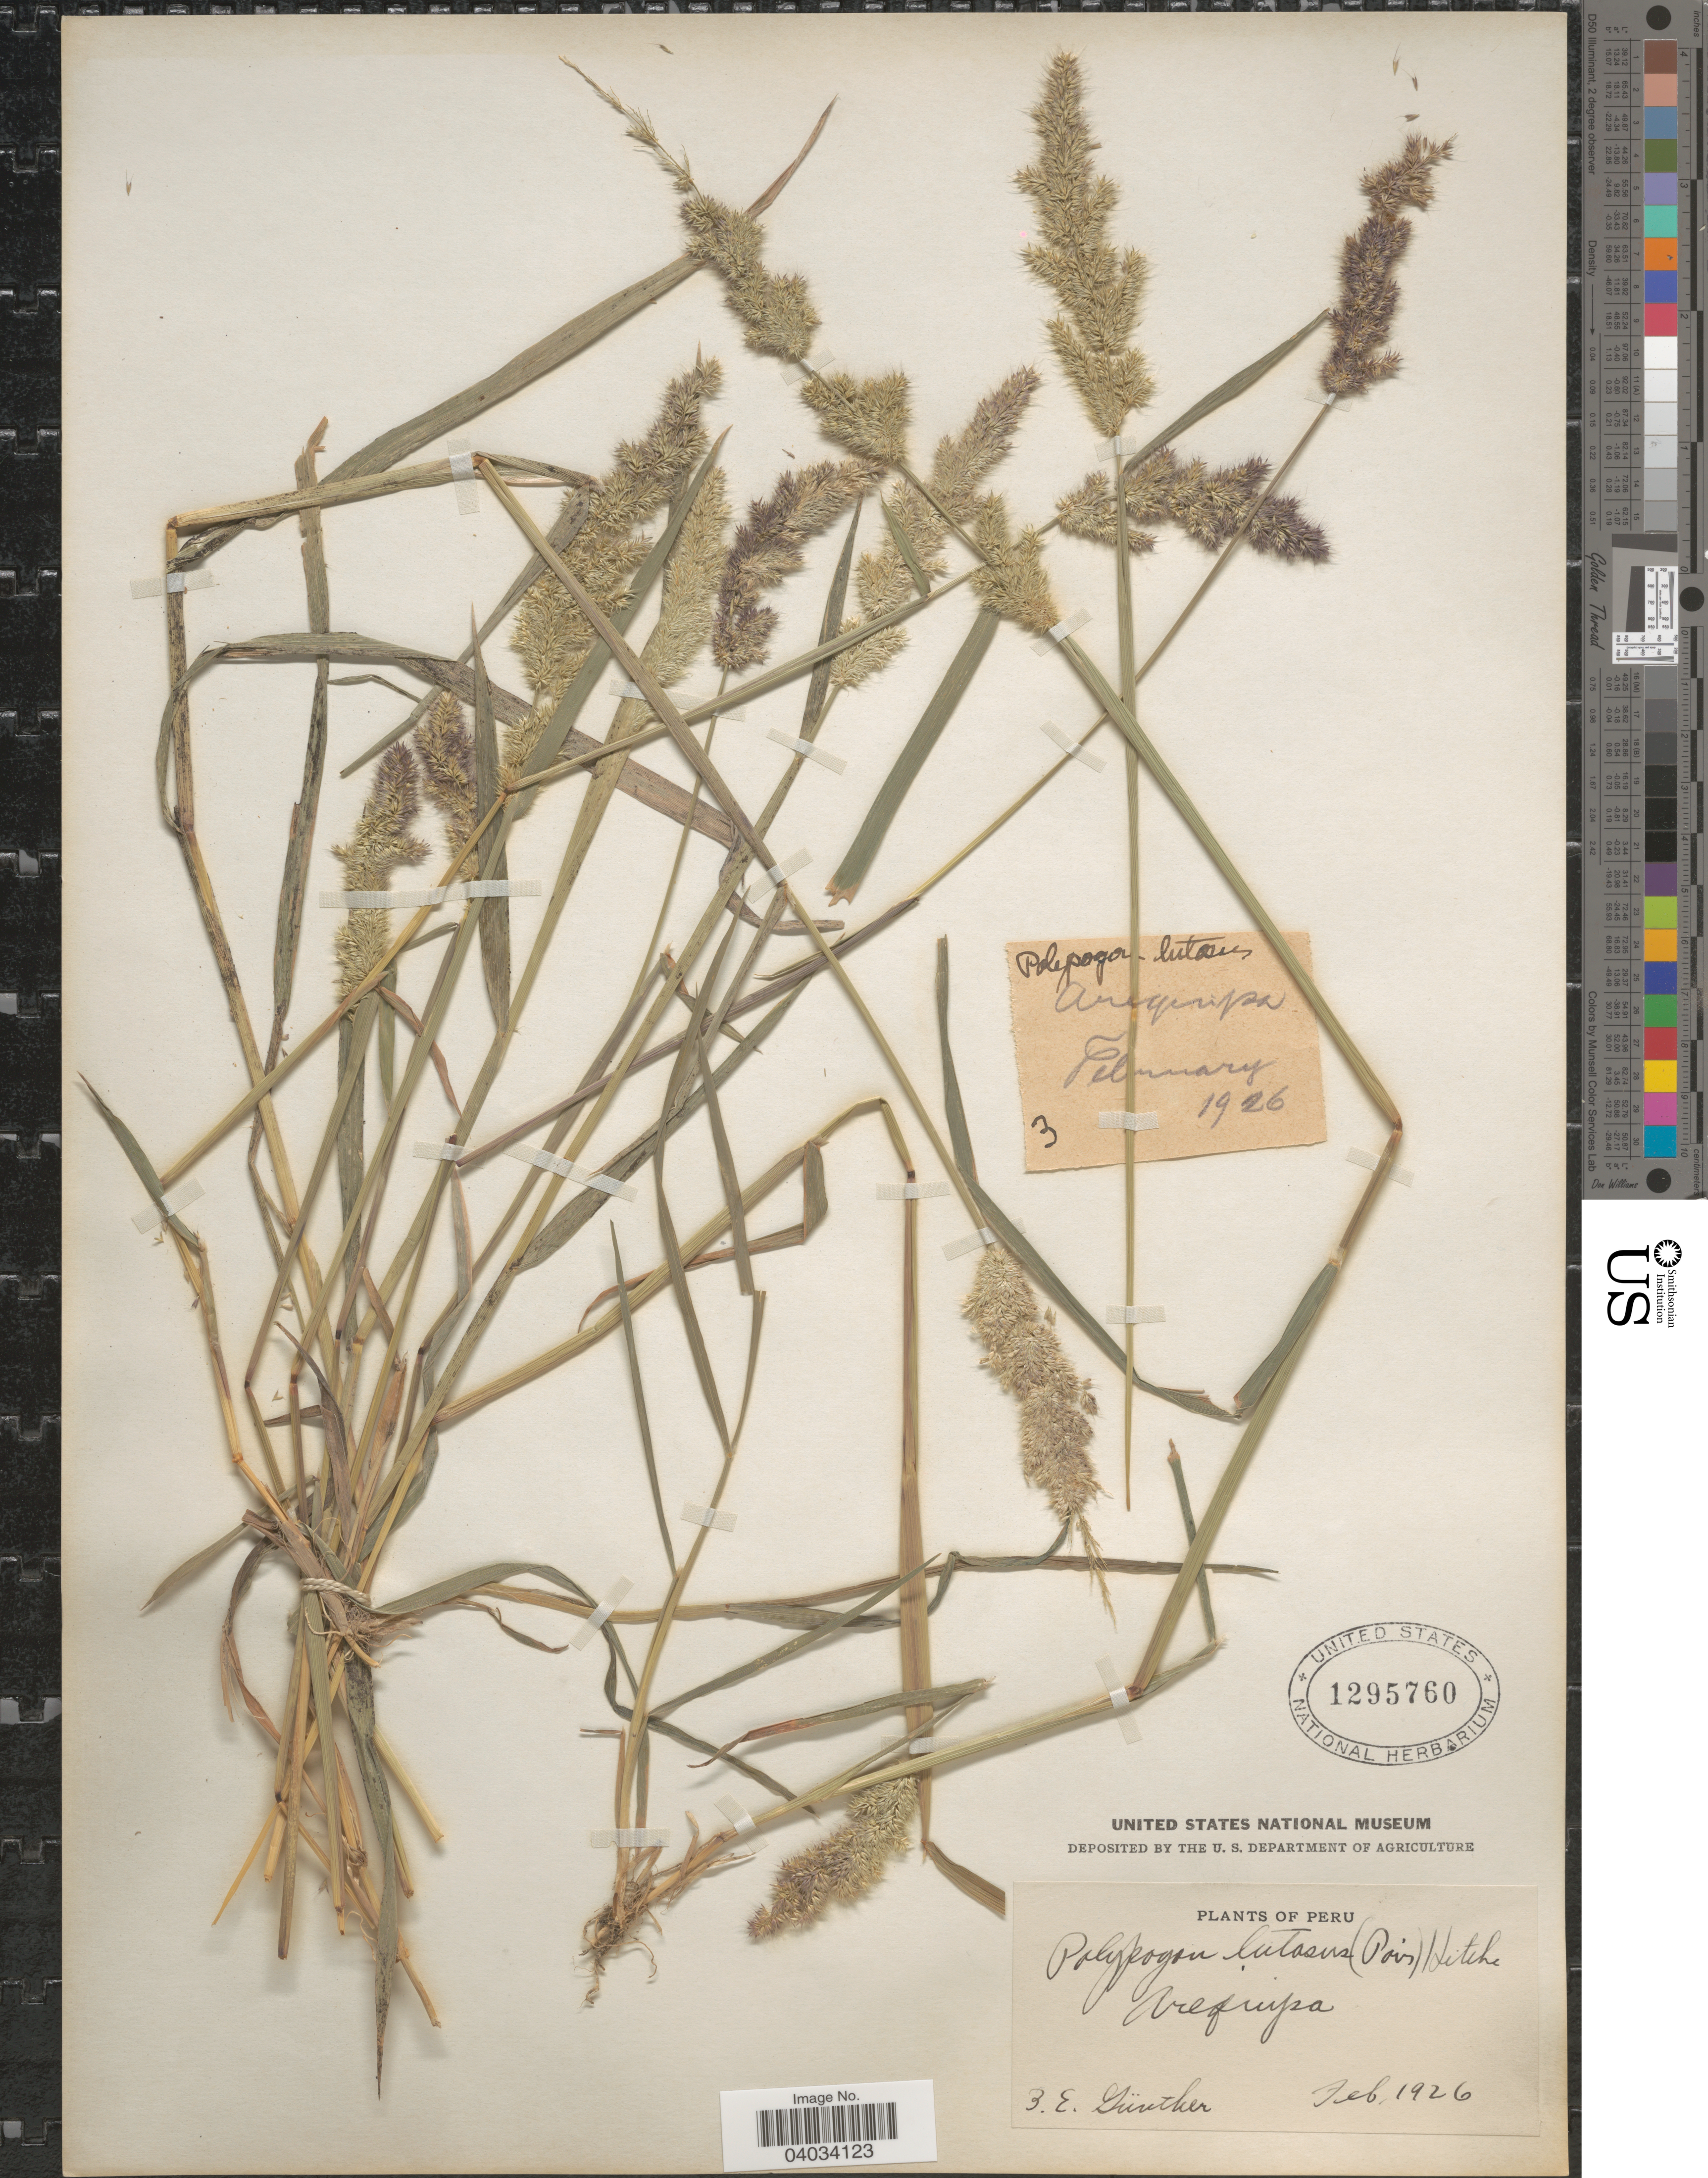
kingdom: Plantae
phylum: Tracheophyta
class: Liliopsida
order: Poales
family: Poaceae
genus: Polypogon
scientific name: Polypogon interruptus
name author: Kunth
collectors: E. Gunther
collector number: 3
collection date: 1926-02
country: Peru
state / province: Arequipa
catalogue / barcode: US 1295760